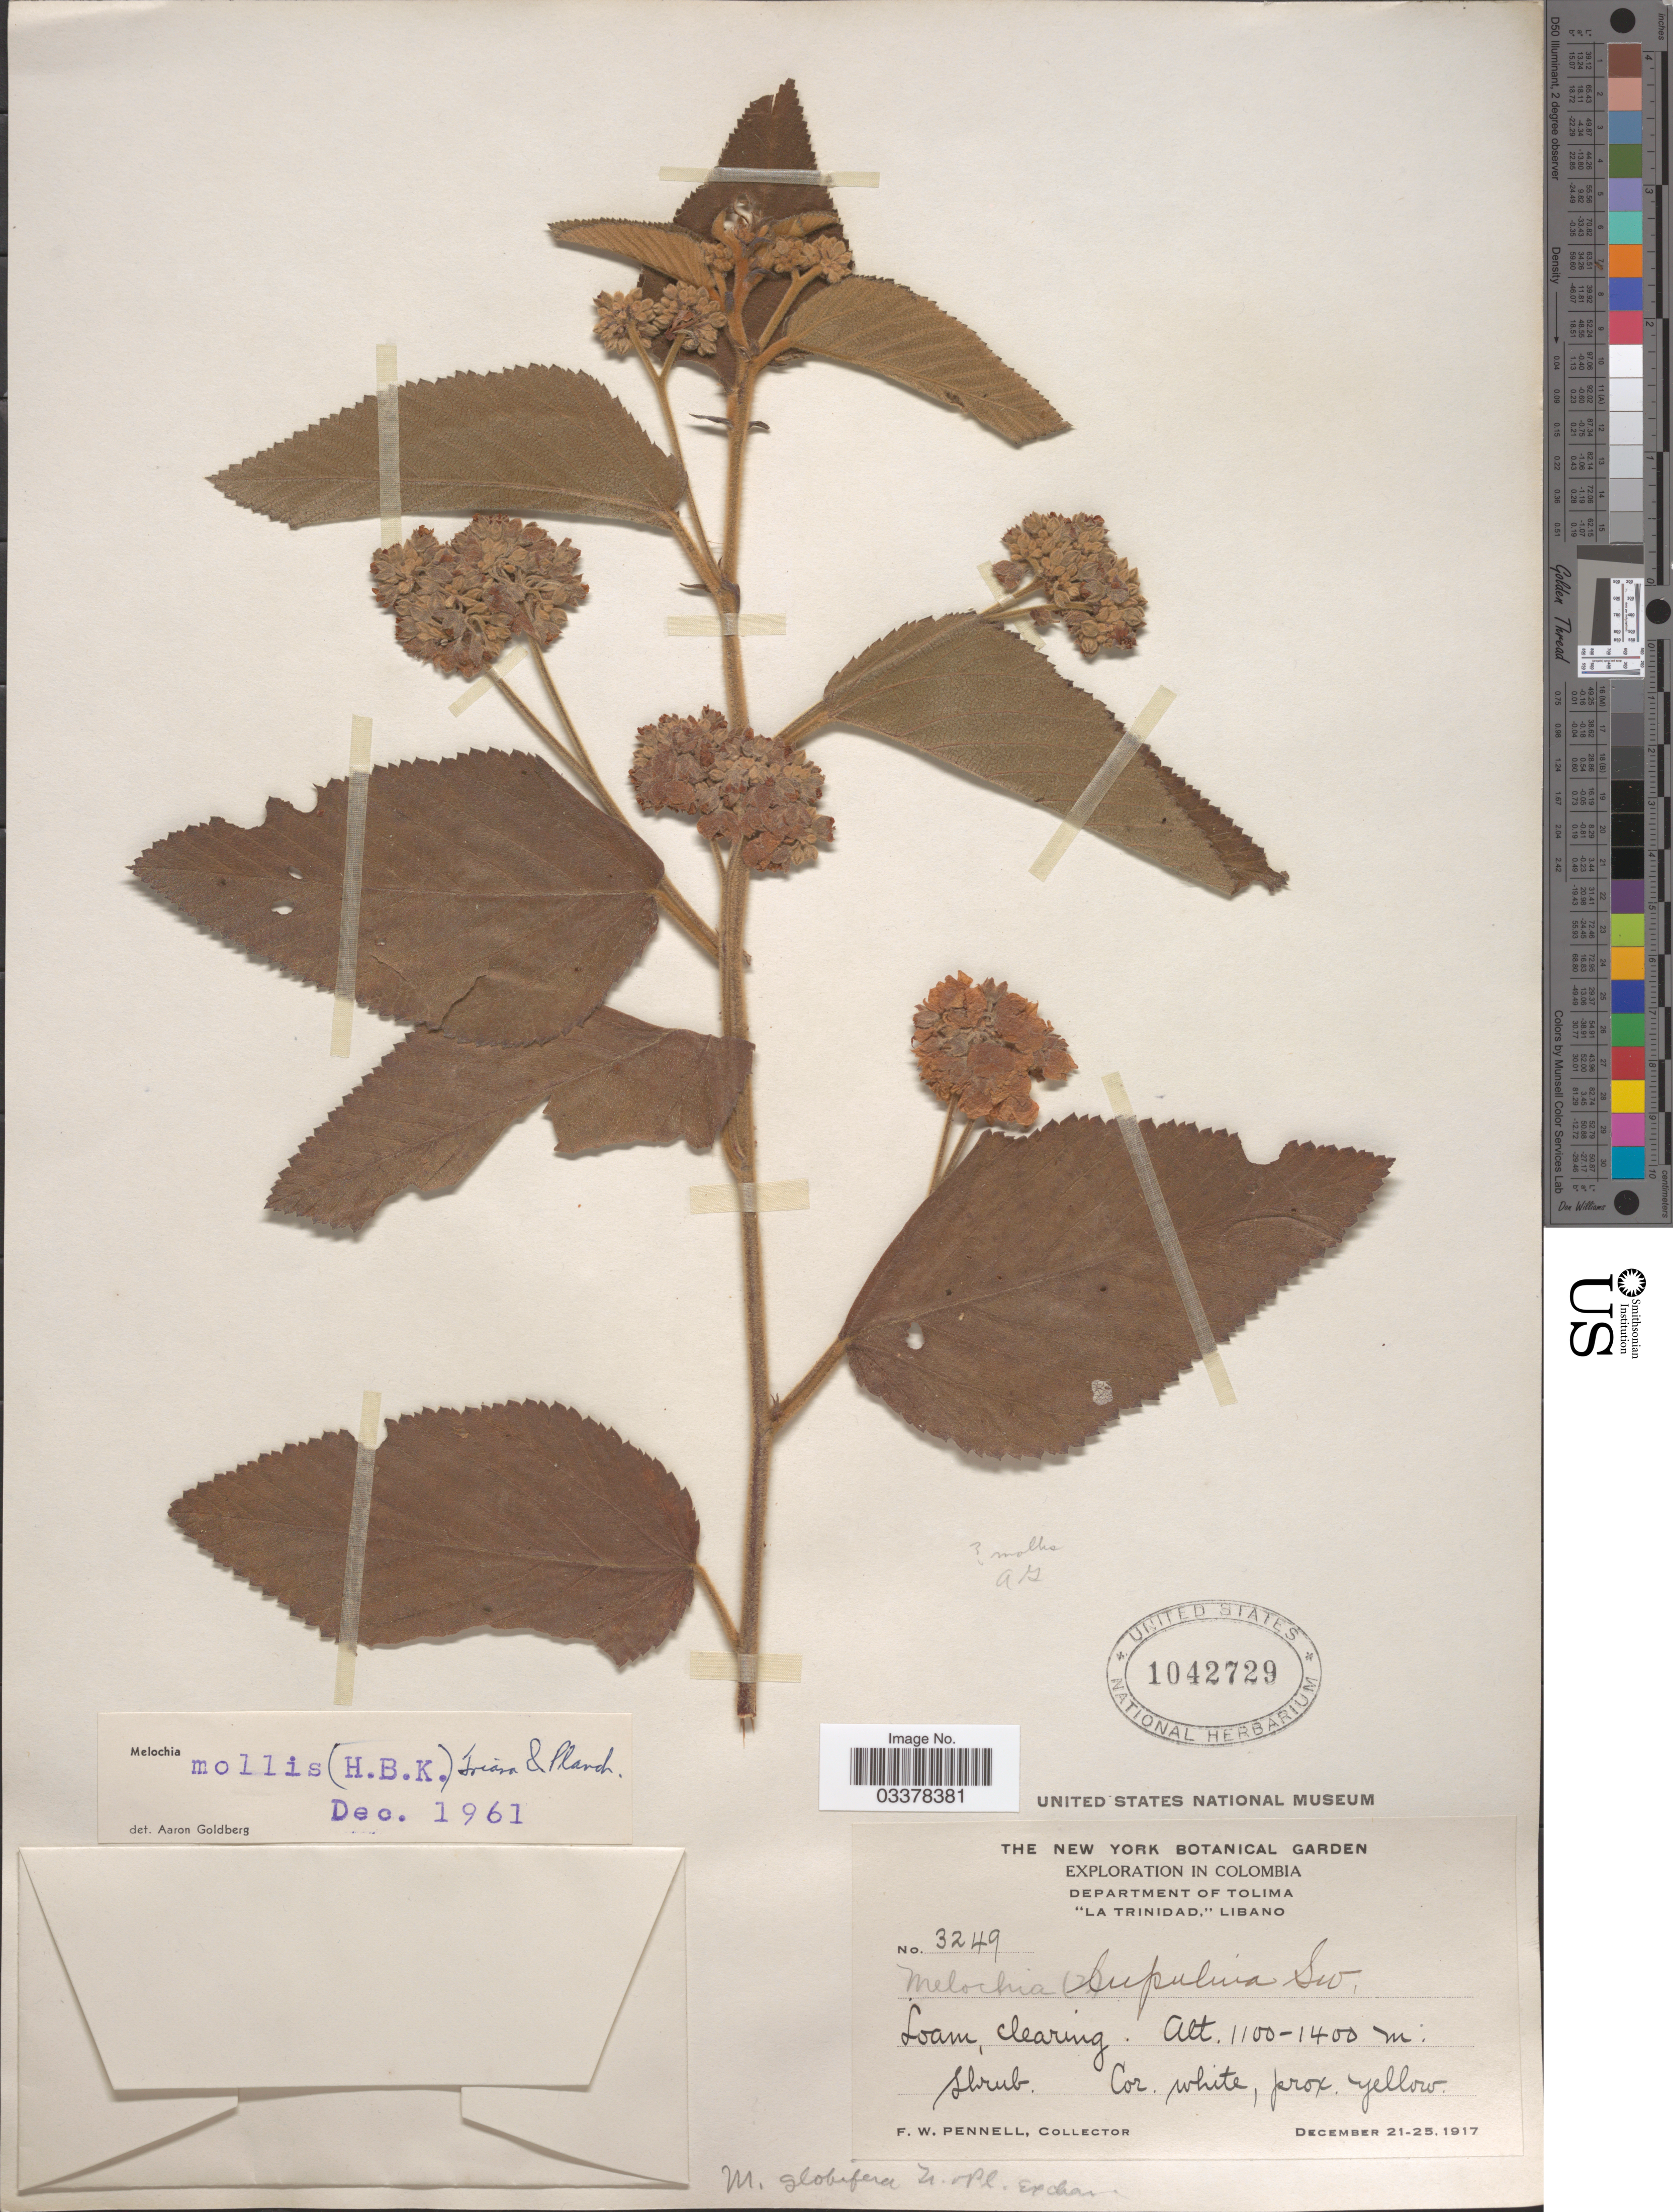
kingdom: Plantae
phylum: Tracheophyta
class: Magnoliopsida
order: Malvales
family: Malvaceae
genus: Melochia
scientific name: Melochia mollis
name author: (Kunth) Triana & Planch.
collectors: F. W. Pennell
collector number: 3249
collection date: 1917-12-21/1917-12-25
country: Colombia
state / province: Tolima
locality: Department of Tolima. "La Trinidad", Libano.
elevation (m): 1100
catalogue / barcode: US 1042729